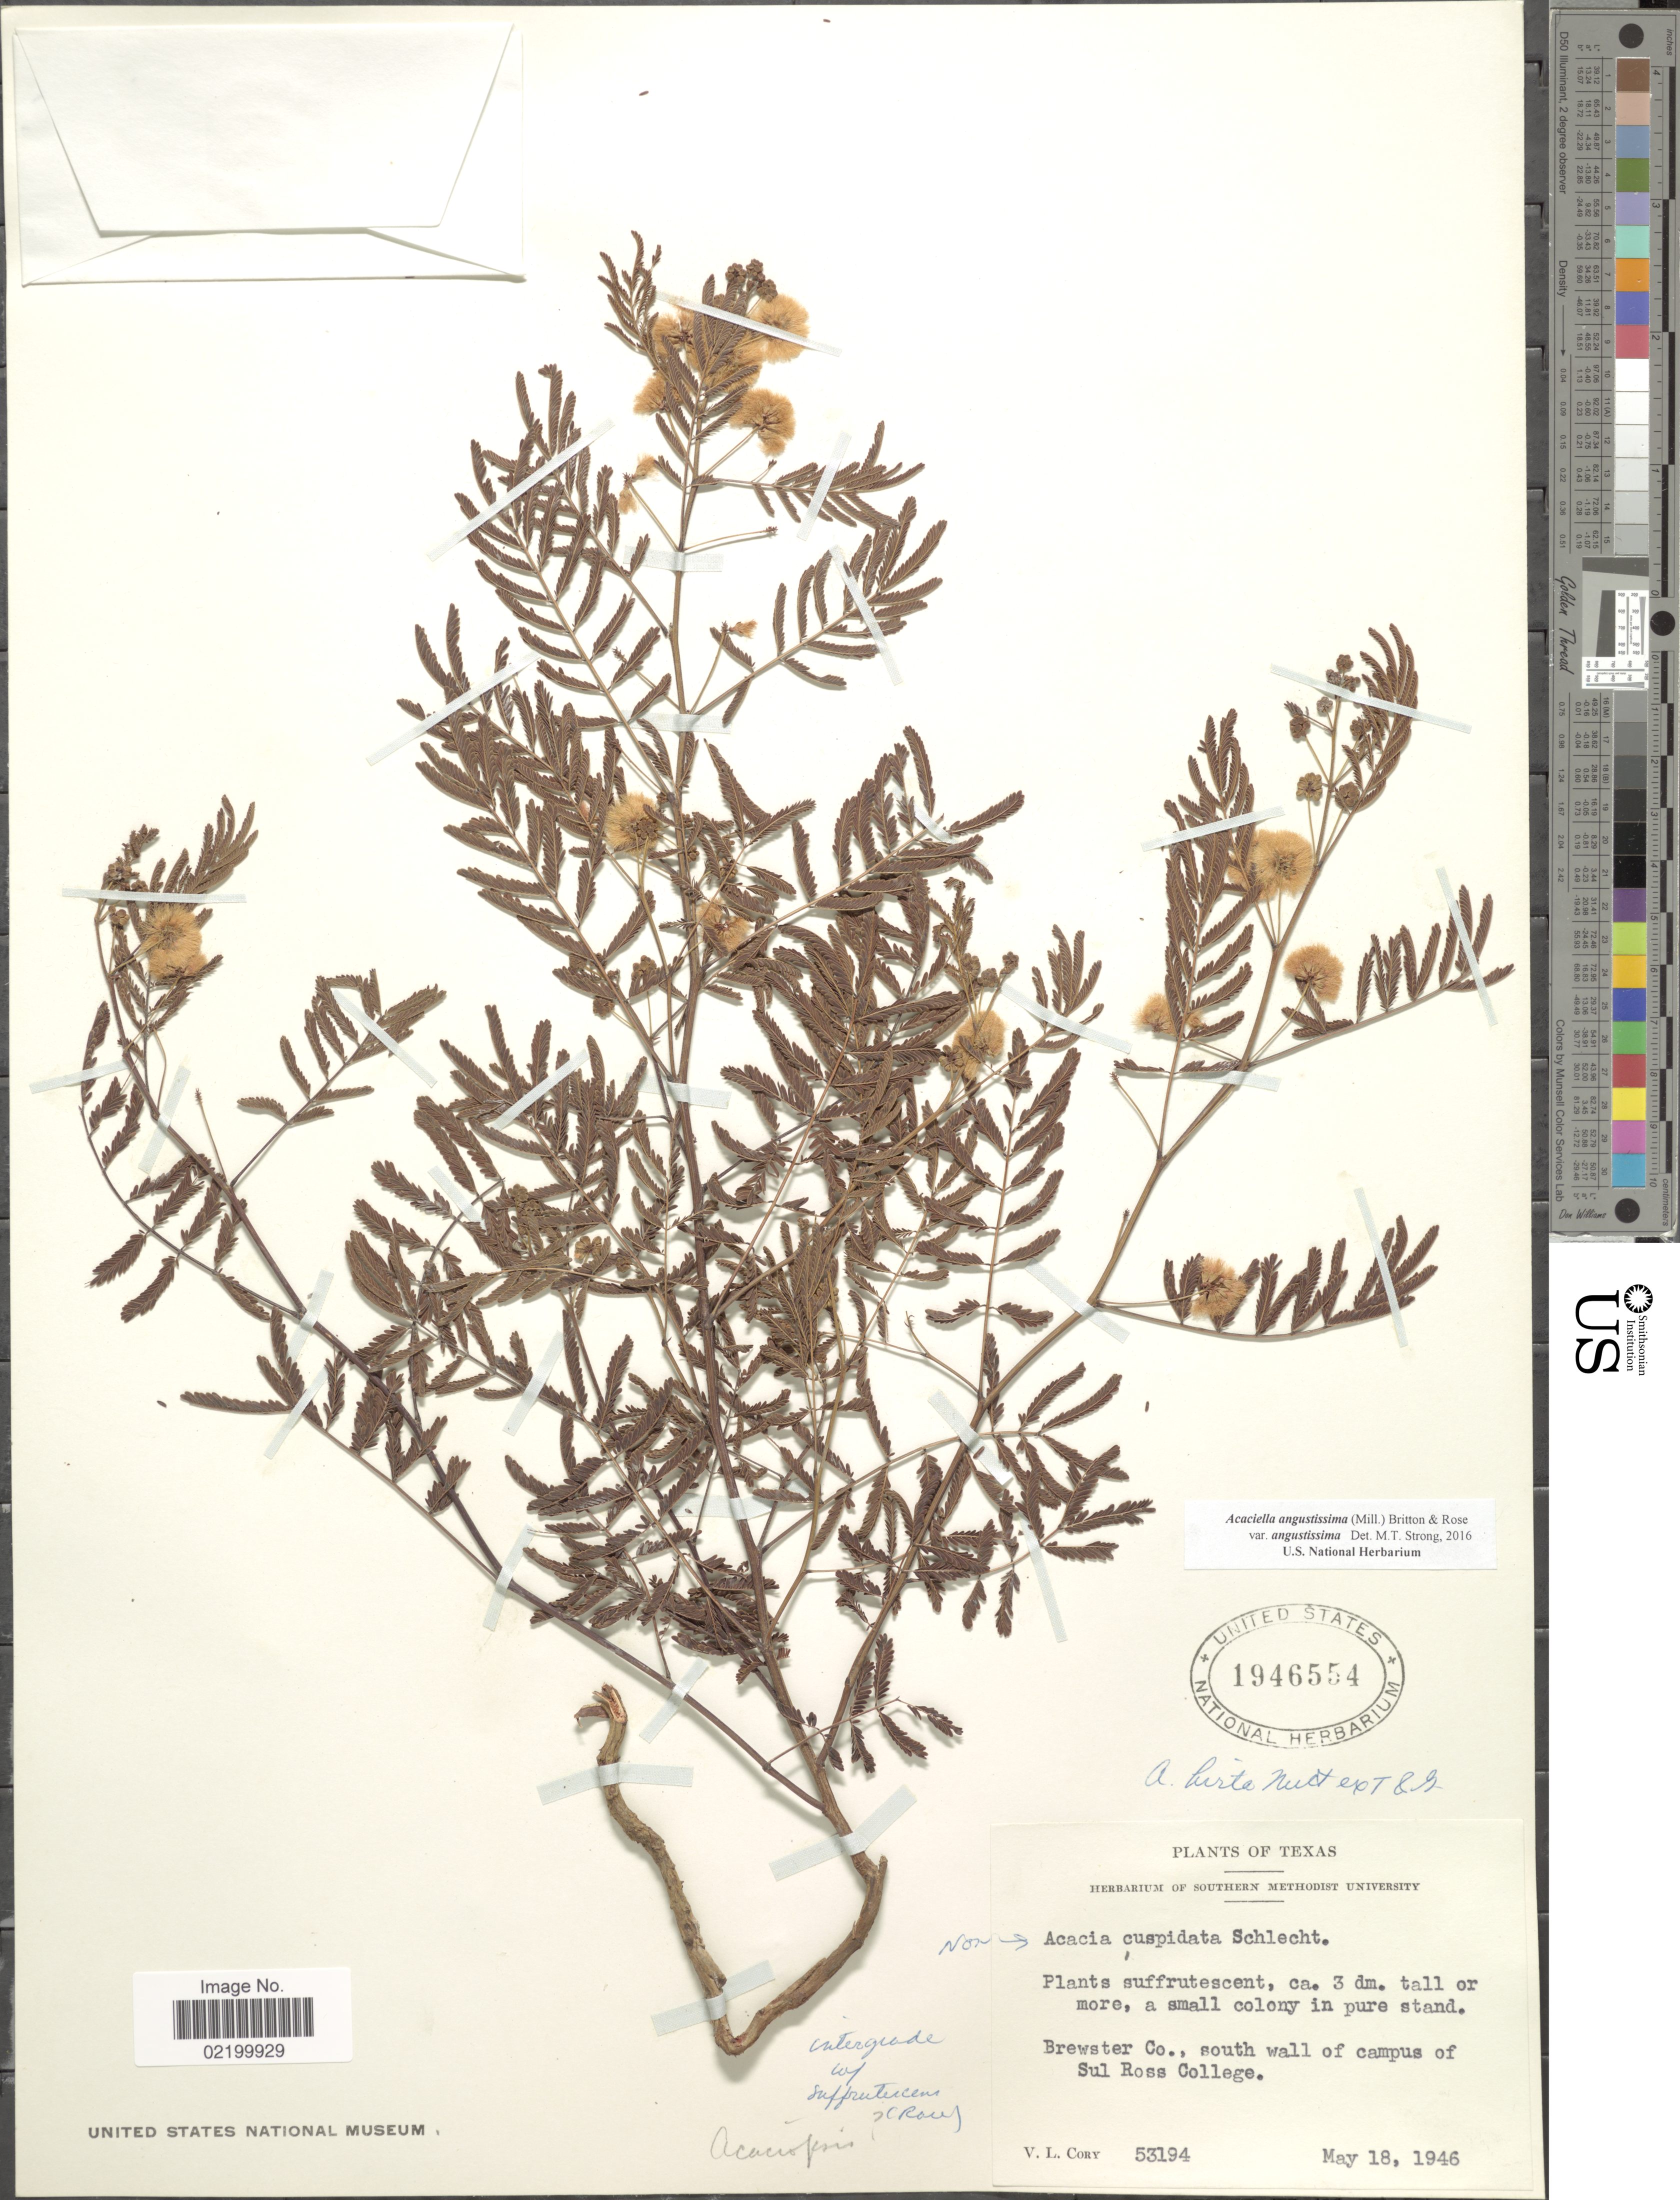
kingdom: Plantae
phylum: Tracheophyta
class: Magnoliopsida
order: Fabales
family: Fabaceae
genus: Acaciella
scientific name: Acaciella angustissima var. angustissima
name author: (Mill.) Britton & Rose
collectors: V. Cory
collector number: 53194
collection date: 1946-05-18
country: United States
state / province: Texas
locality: Brewster Co., south wall of campus of Sul Ross College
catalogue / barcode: US 1946554